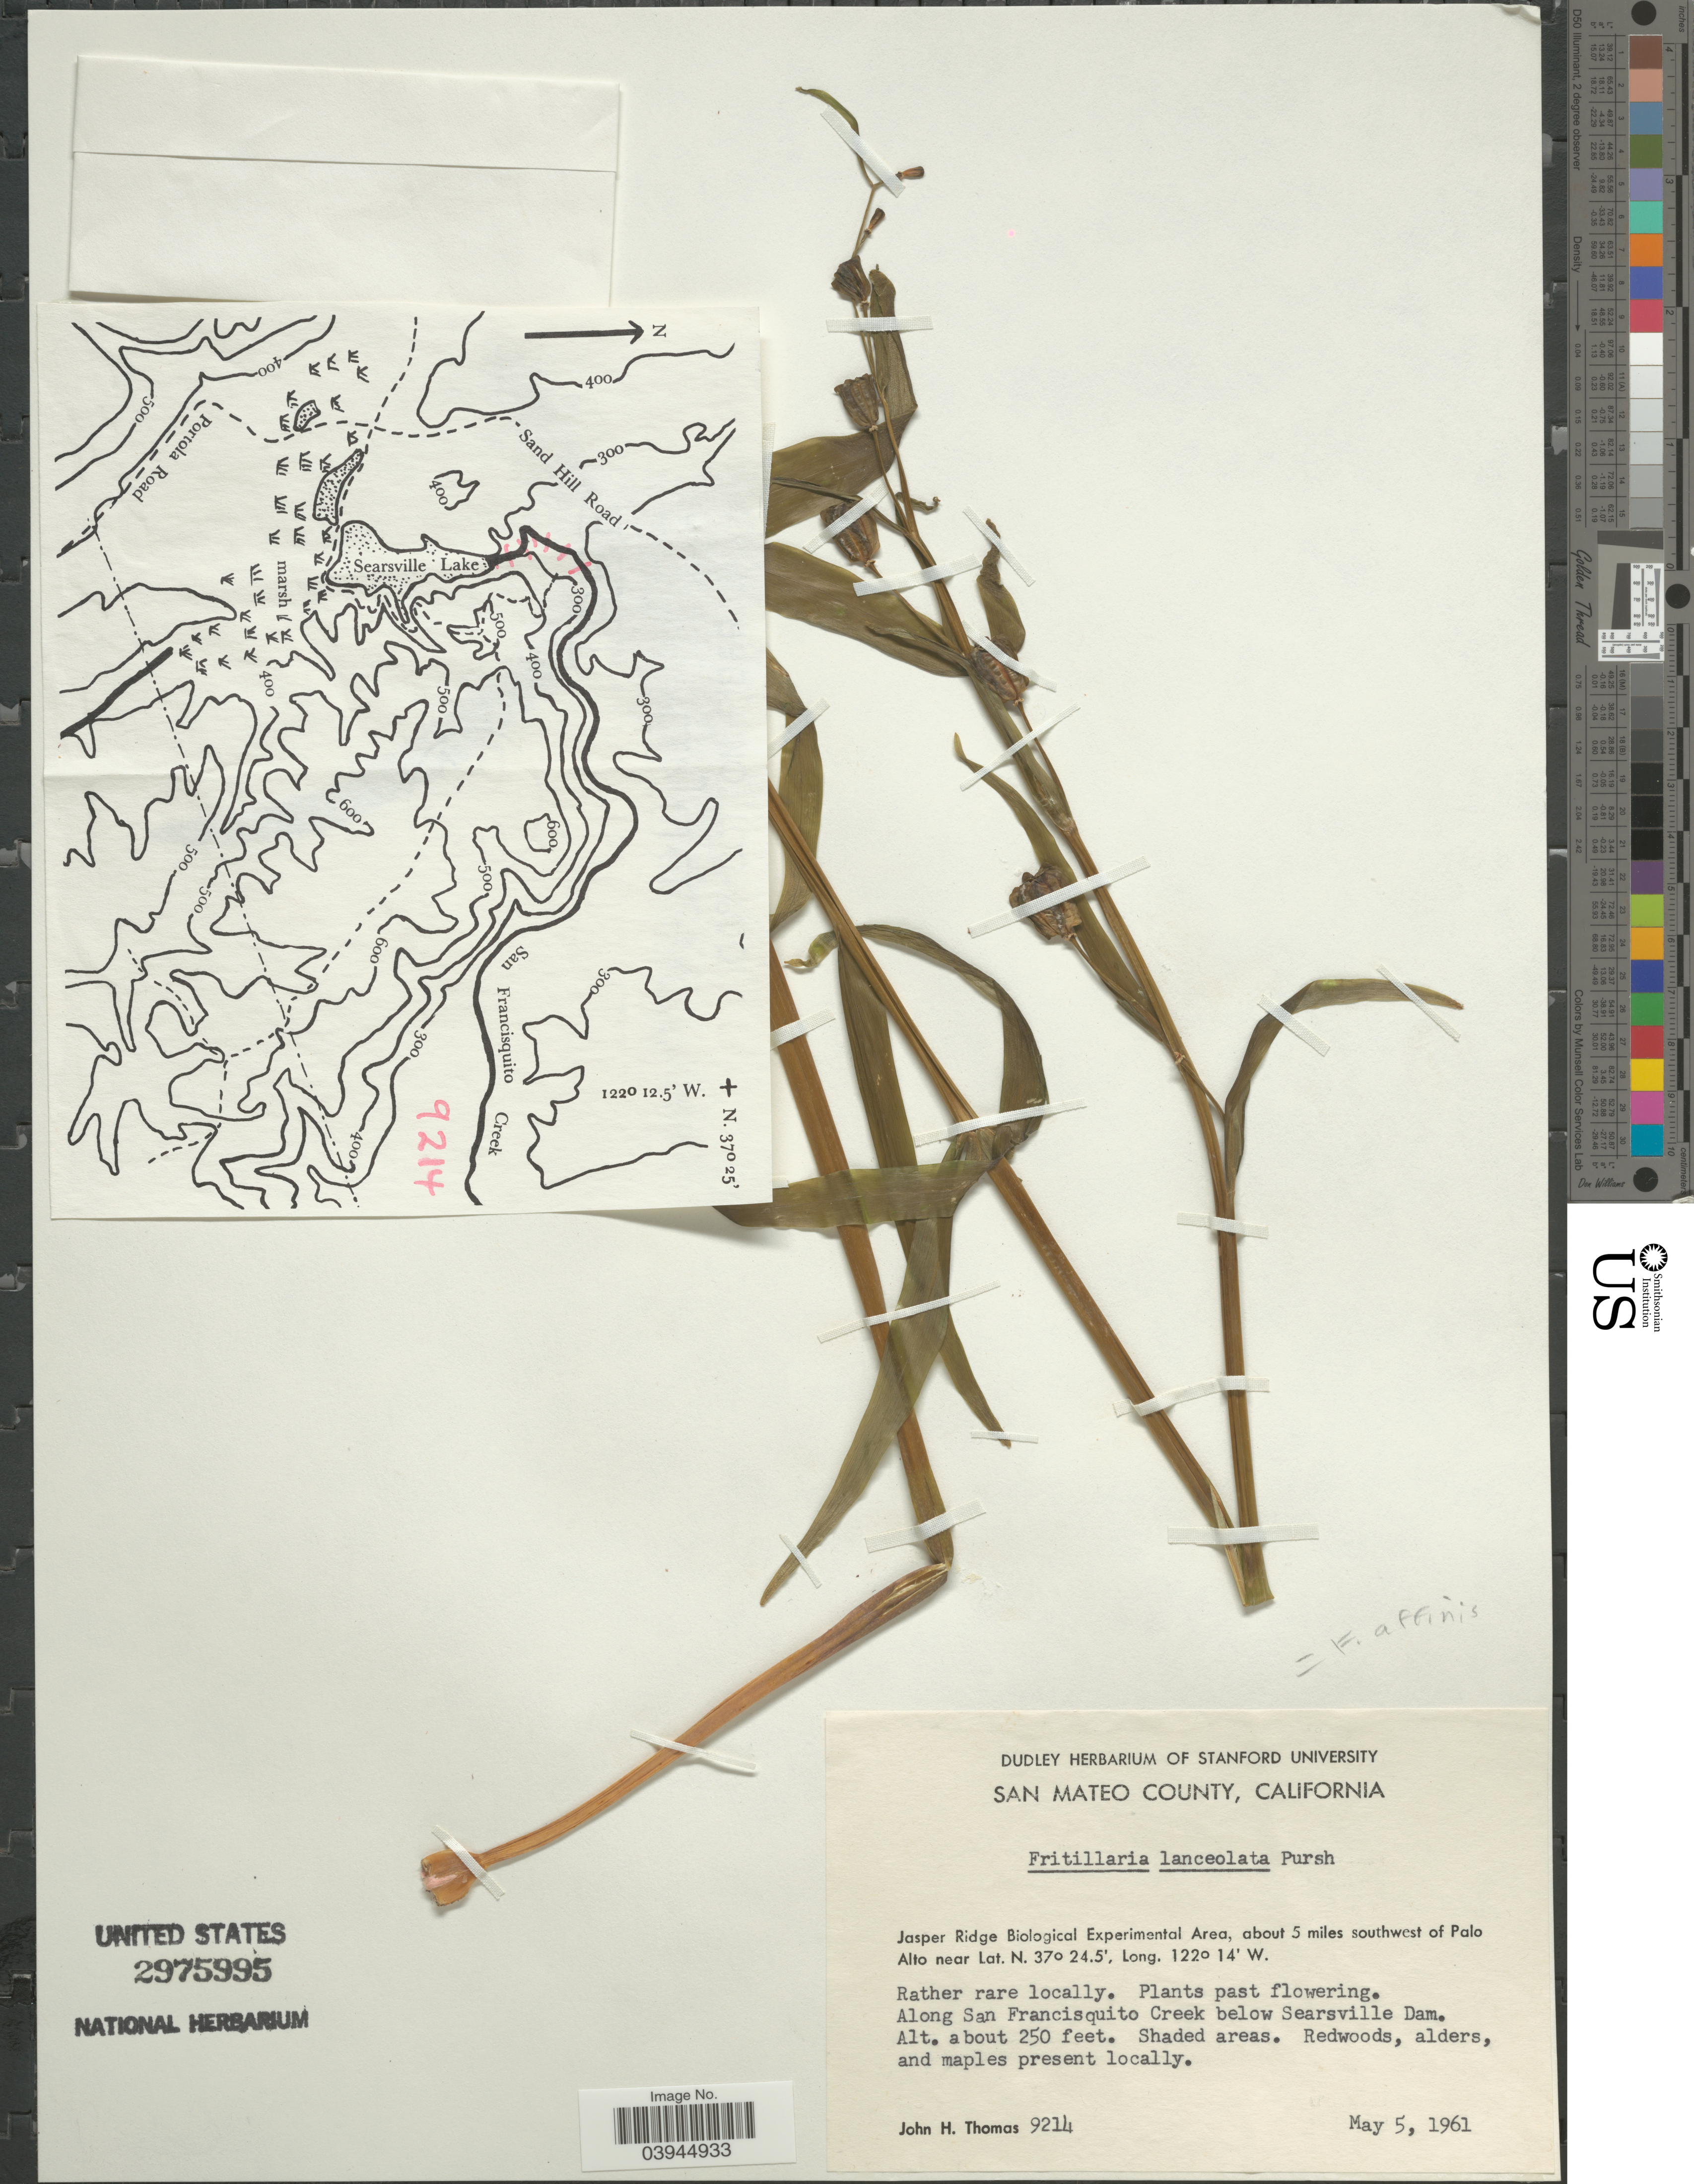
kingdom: Plantae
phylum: Tracheophyta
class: Liliopsida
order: Liliales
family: Liliaceae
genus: Fritillaria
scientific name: Fritillaria affinis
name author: (Schult. & Schult. f.) Sealy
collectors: J. H. Thomas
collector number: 9214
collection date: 1961-05-05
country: United States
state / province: California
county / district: San Mateo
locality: San Mateo County. Jasper Ridge Biological Experimental Area, about 5 miles southwest of Palo Alto. Along San Francisquito Creek below Searsville Dam.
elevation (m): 76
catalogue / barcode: US 2975995